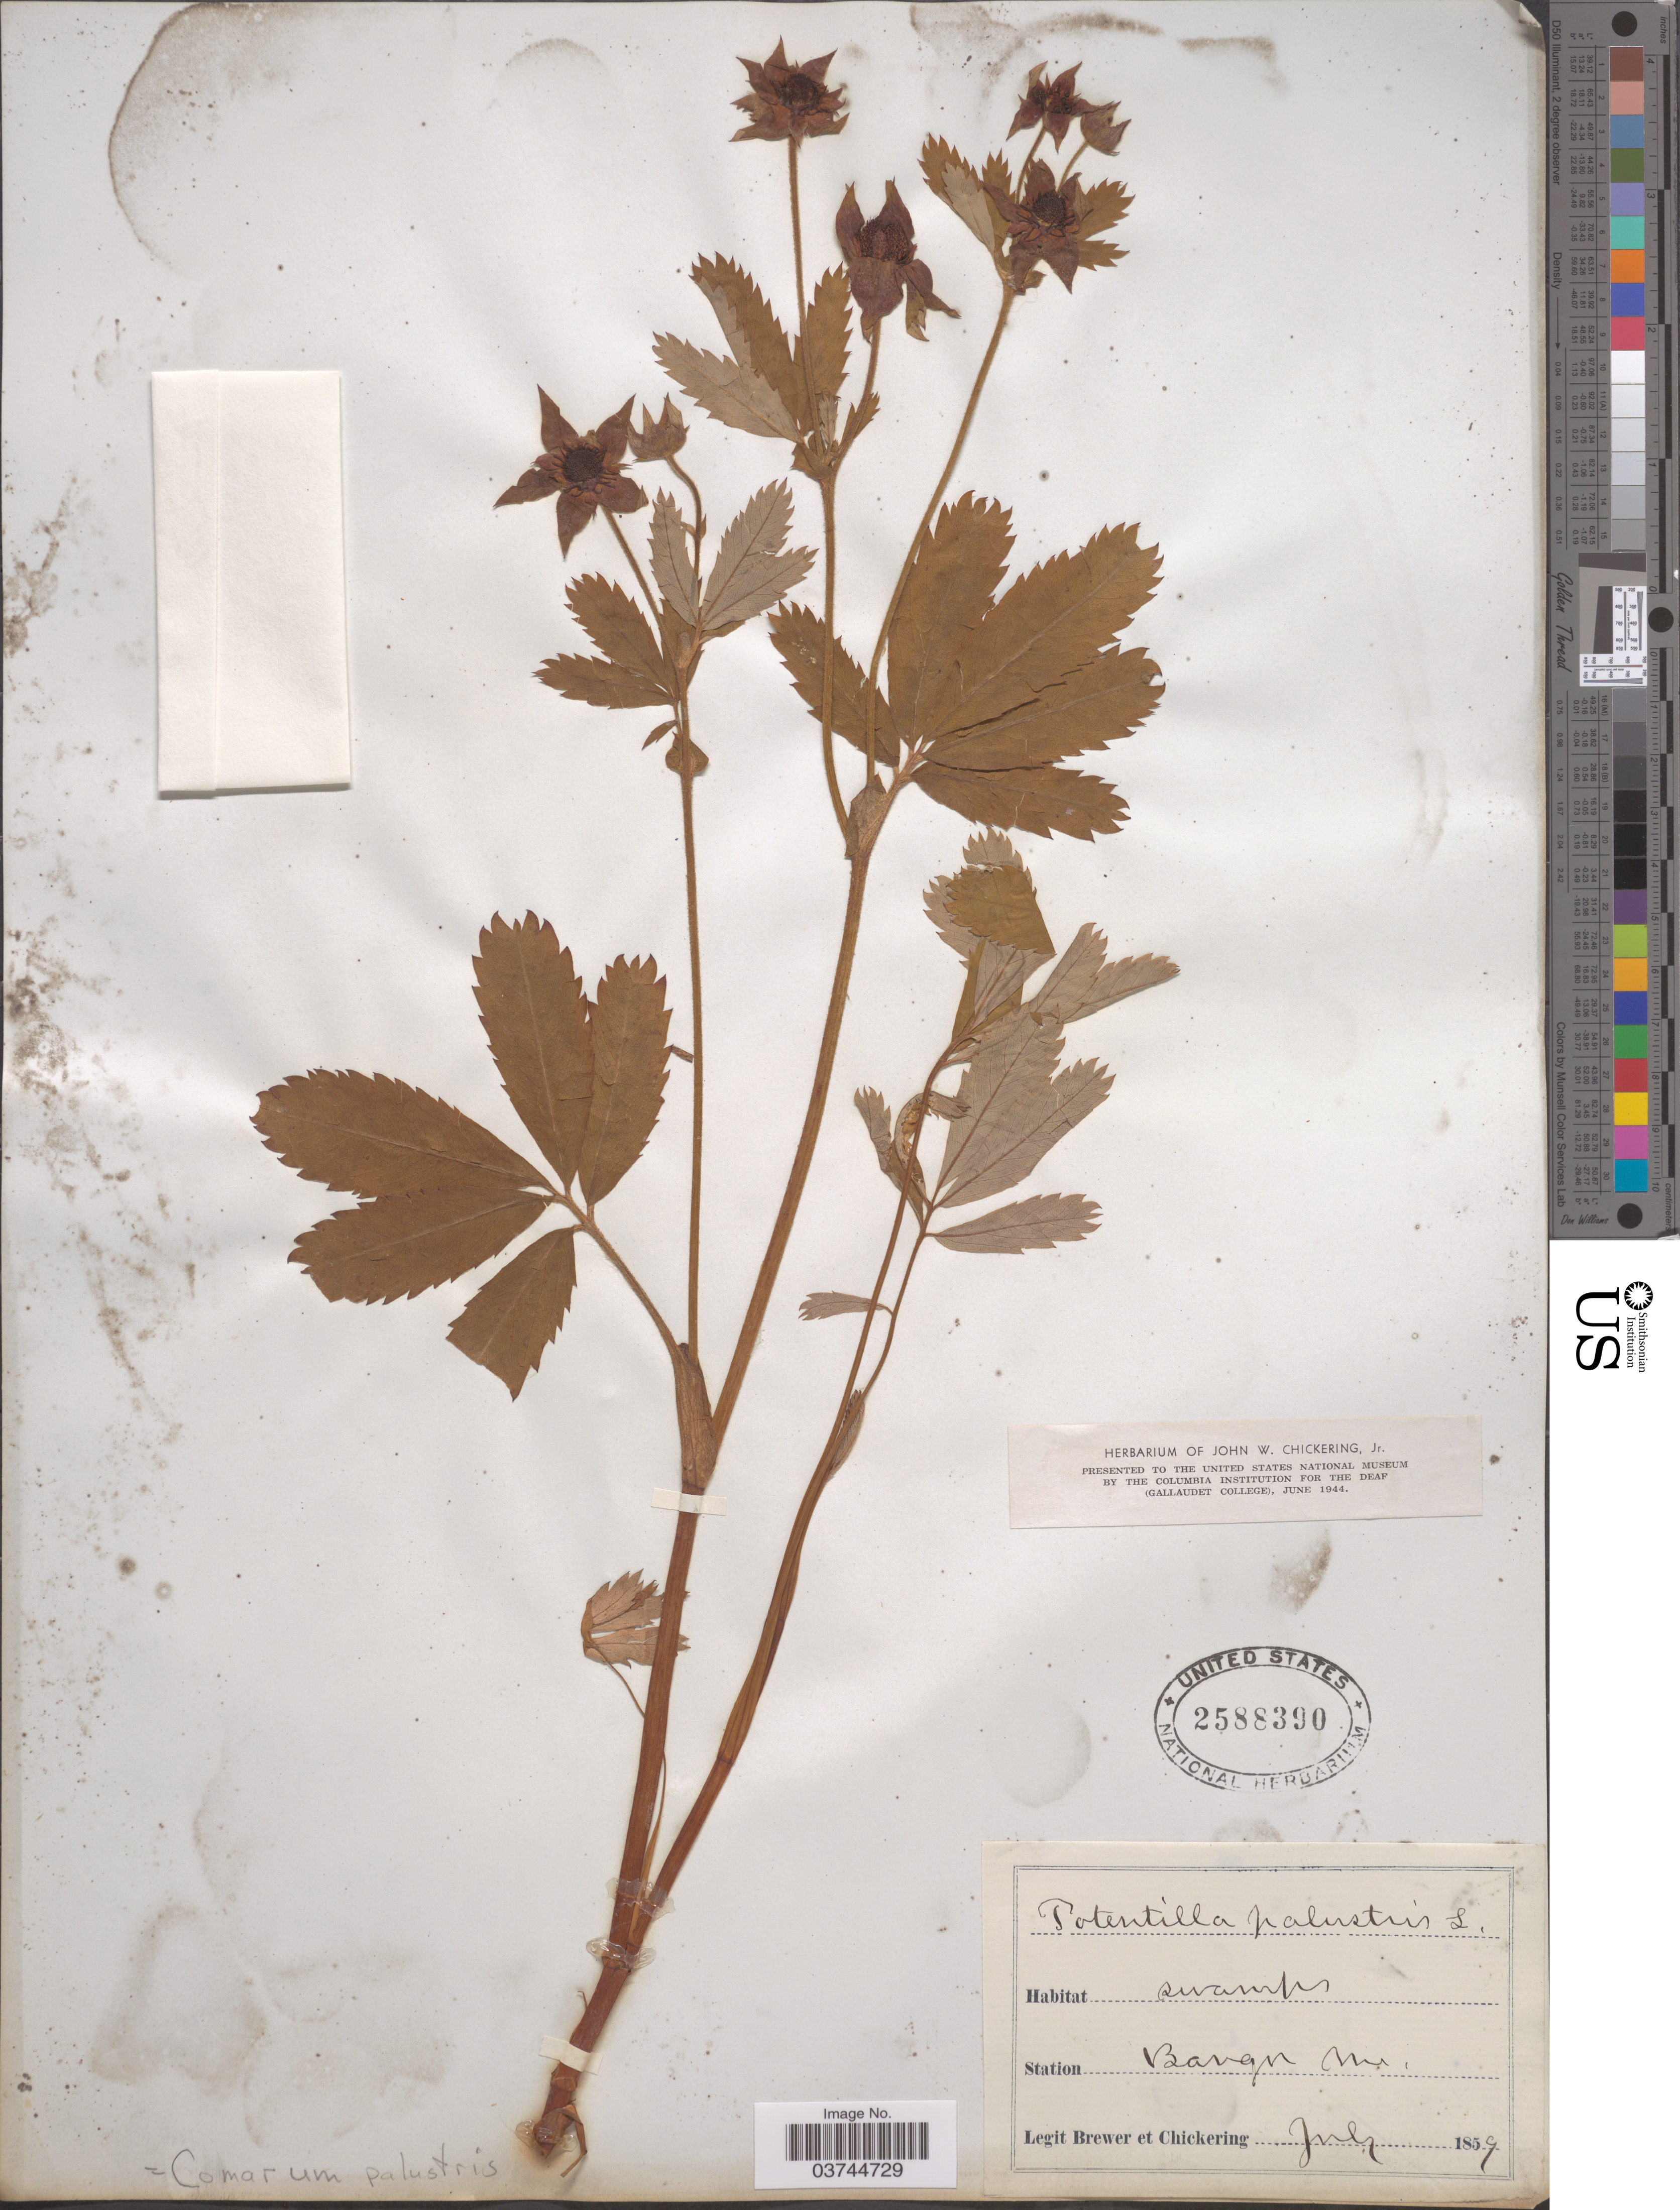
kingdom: Plantae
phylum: Tracheophyta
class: Magnoliopsida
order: Rosales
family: Rosaceae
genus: Comarum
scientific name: Comarum palustre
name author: L.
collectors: -. Brewer & -. Chickering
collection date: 1859-07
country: United States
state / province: Maine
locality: Station Bangor Me.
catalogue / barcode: US 2588390